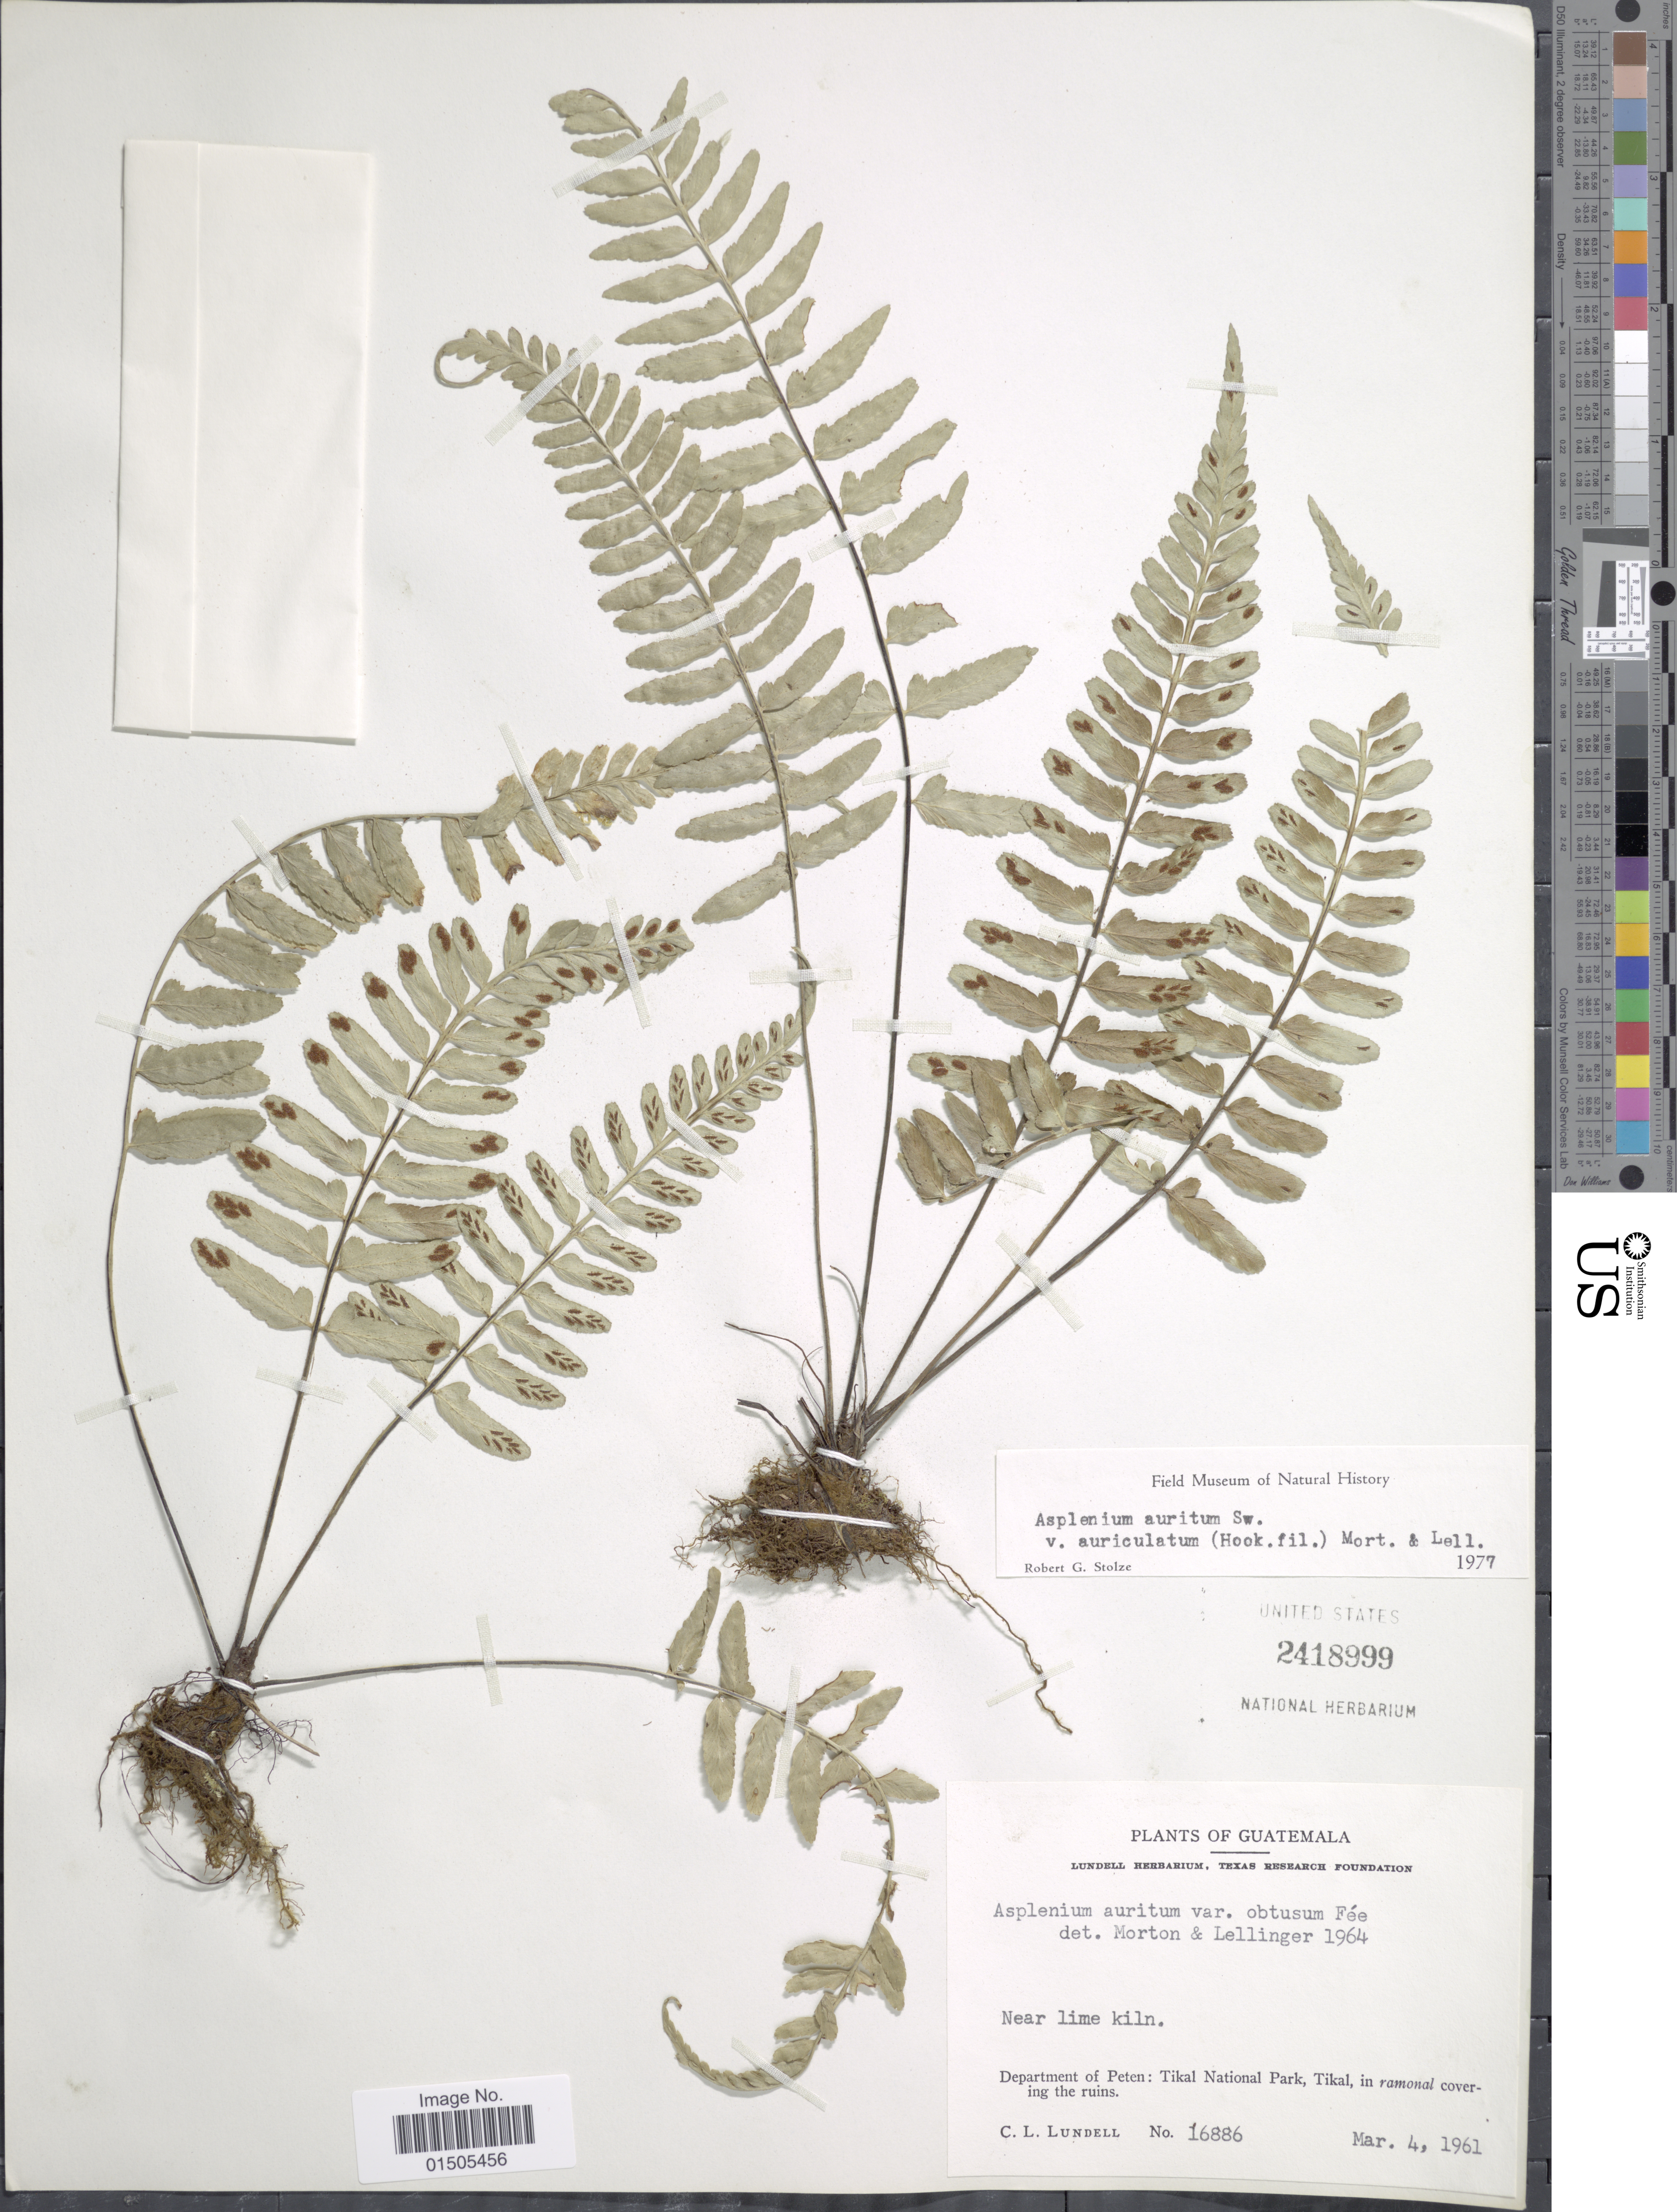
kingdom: Plantae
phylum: Tracheophyta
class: Polypodiopsida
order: Polypodiales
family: Aspleniaceae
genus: Asplenium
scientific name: Asplenium auritum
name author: Sw.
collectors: C. L. Lundell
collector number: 16886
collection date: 1961-03-04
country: Guatemala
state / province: El Petén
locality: Tikal National Park, Tikal, in ramonal covering the ruins.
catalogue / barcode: US 2418999